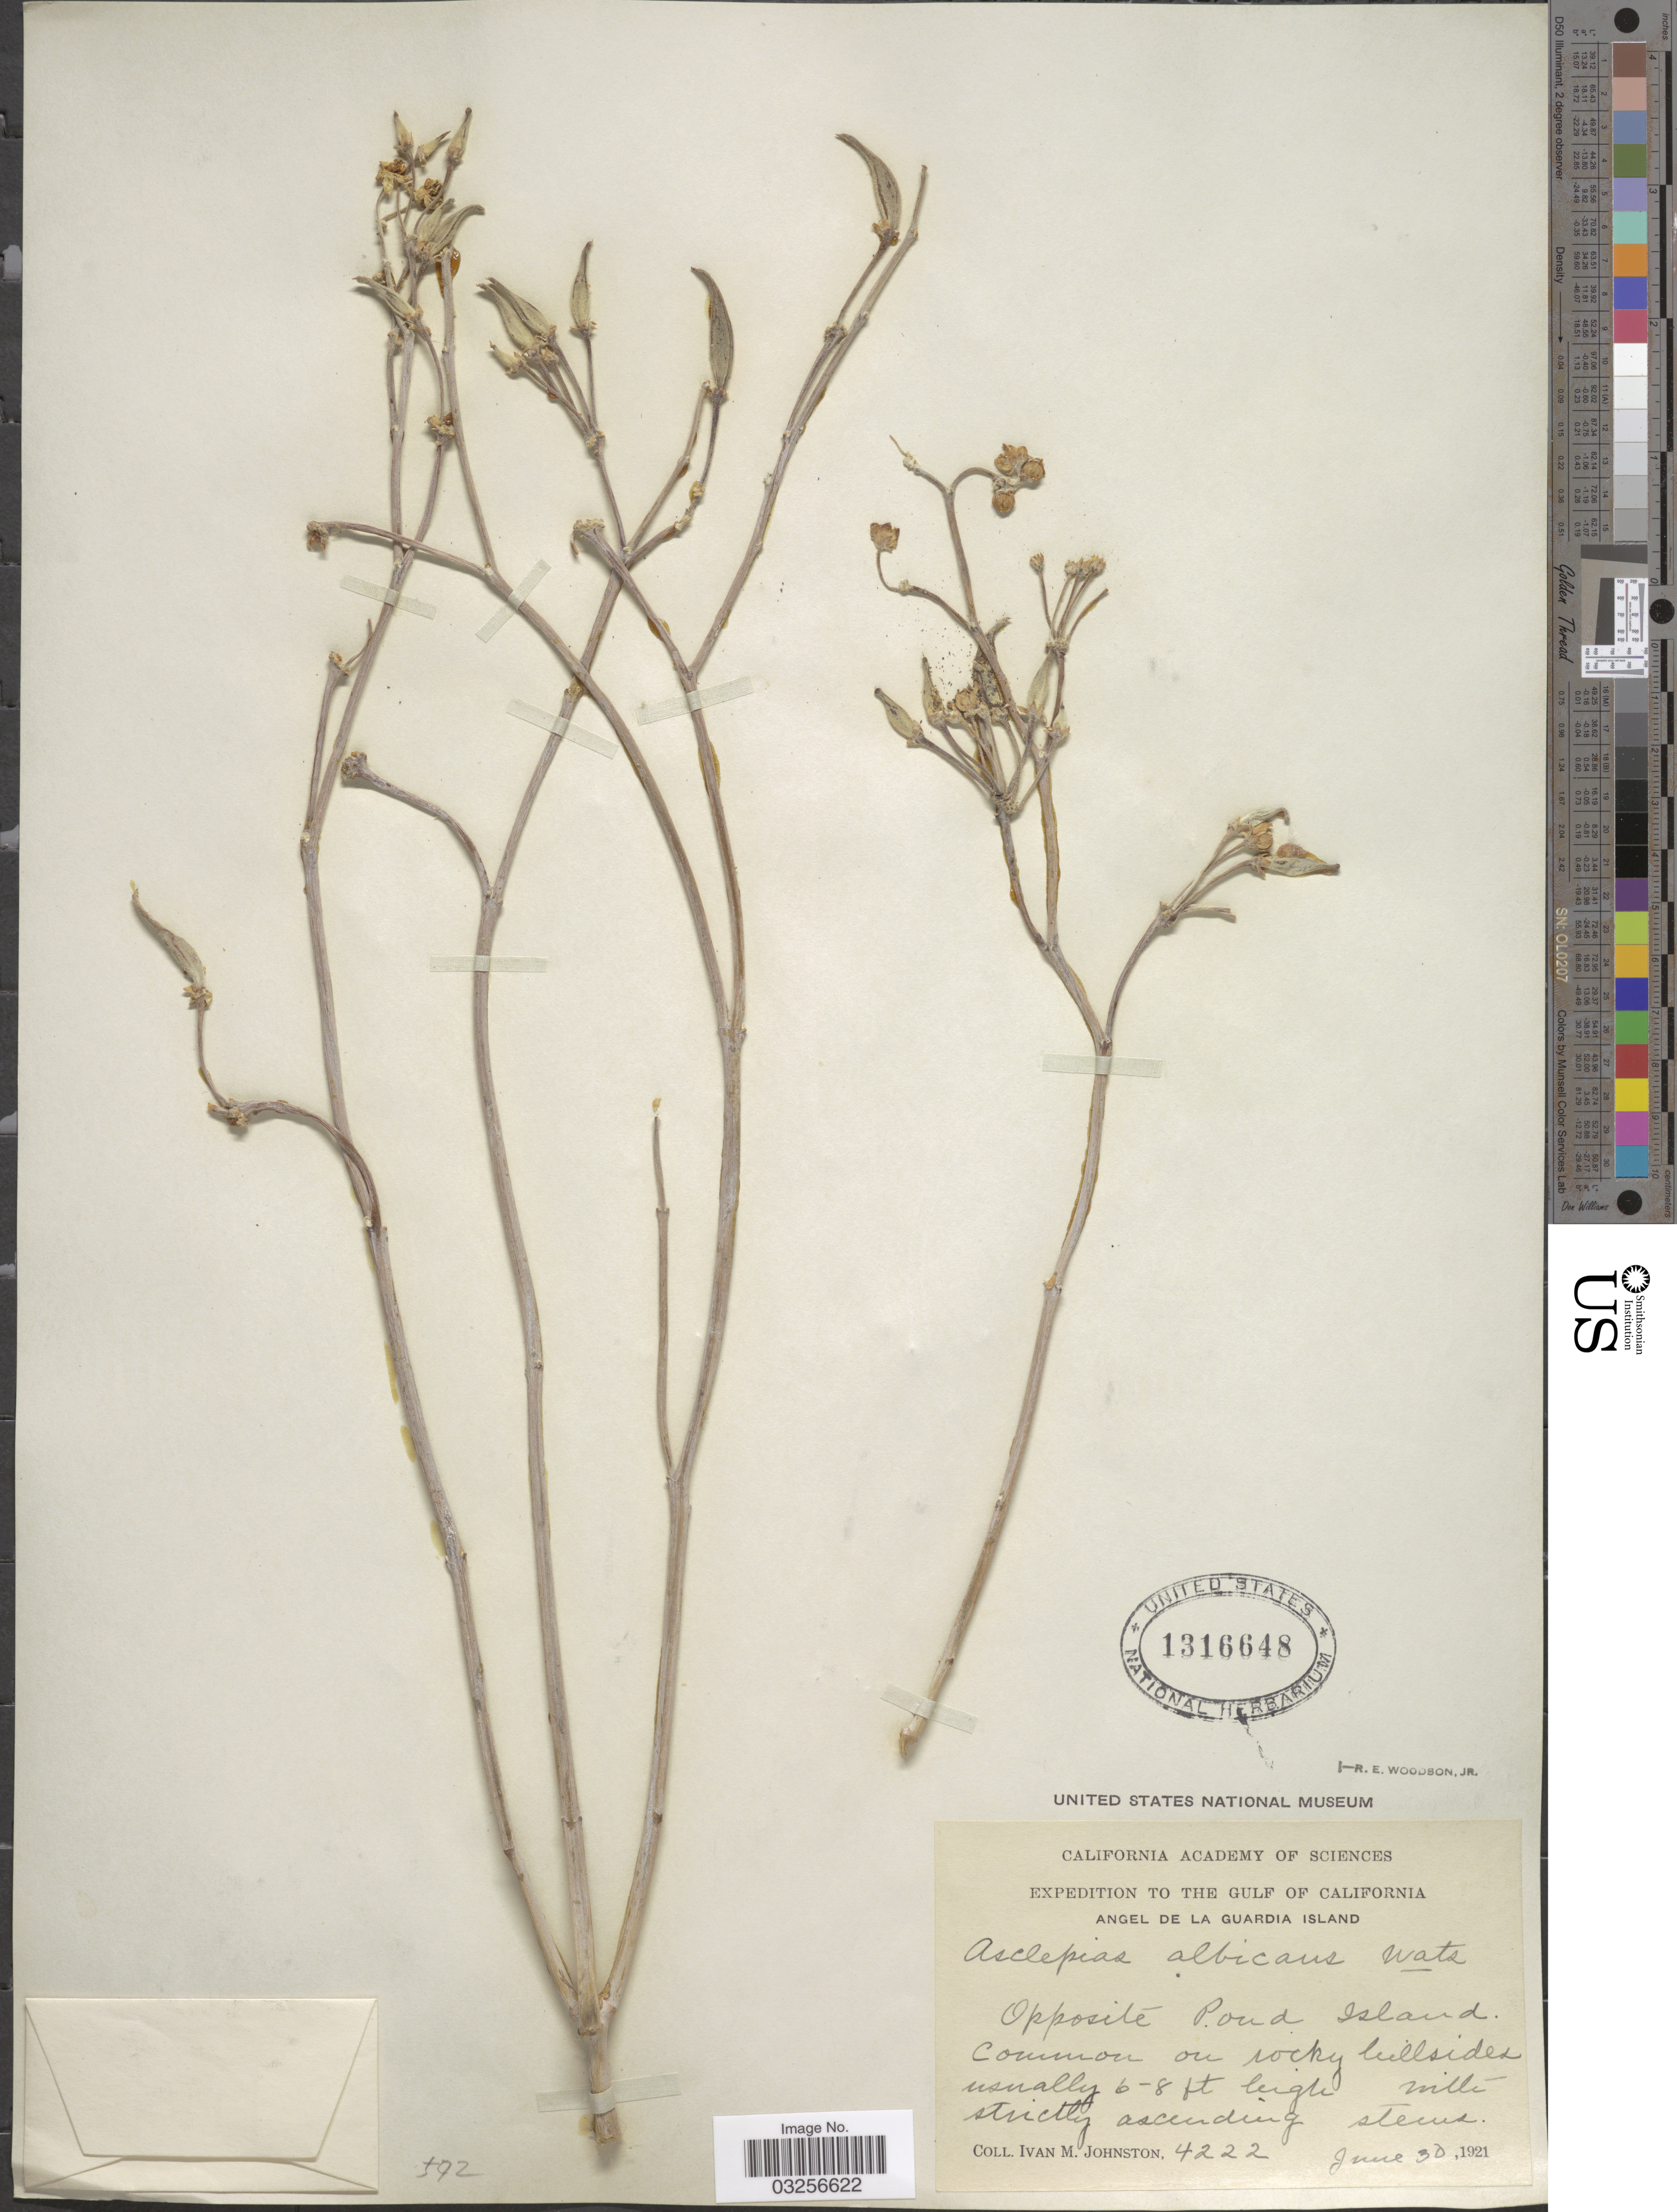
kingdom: Plantae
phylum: Tracheophyta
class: Magnoliopsida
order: Gentianales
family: Apocynaceae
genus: Asclepias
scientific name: Asclepias albicans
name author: S. Watson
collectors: I.M. Johnston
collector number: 4222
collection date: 1921-06-30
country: Mexico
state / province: Baja California Norte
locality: The Gulf of California, Angel de La Guardia Island, Opposite Pond Island.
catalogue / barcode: US 1316648